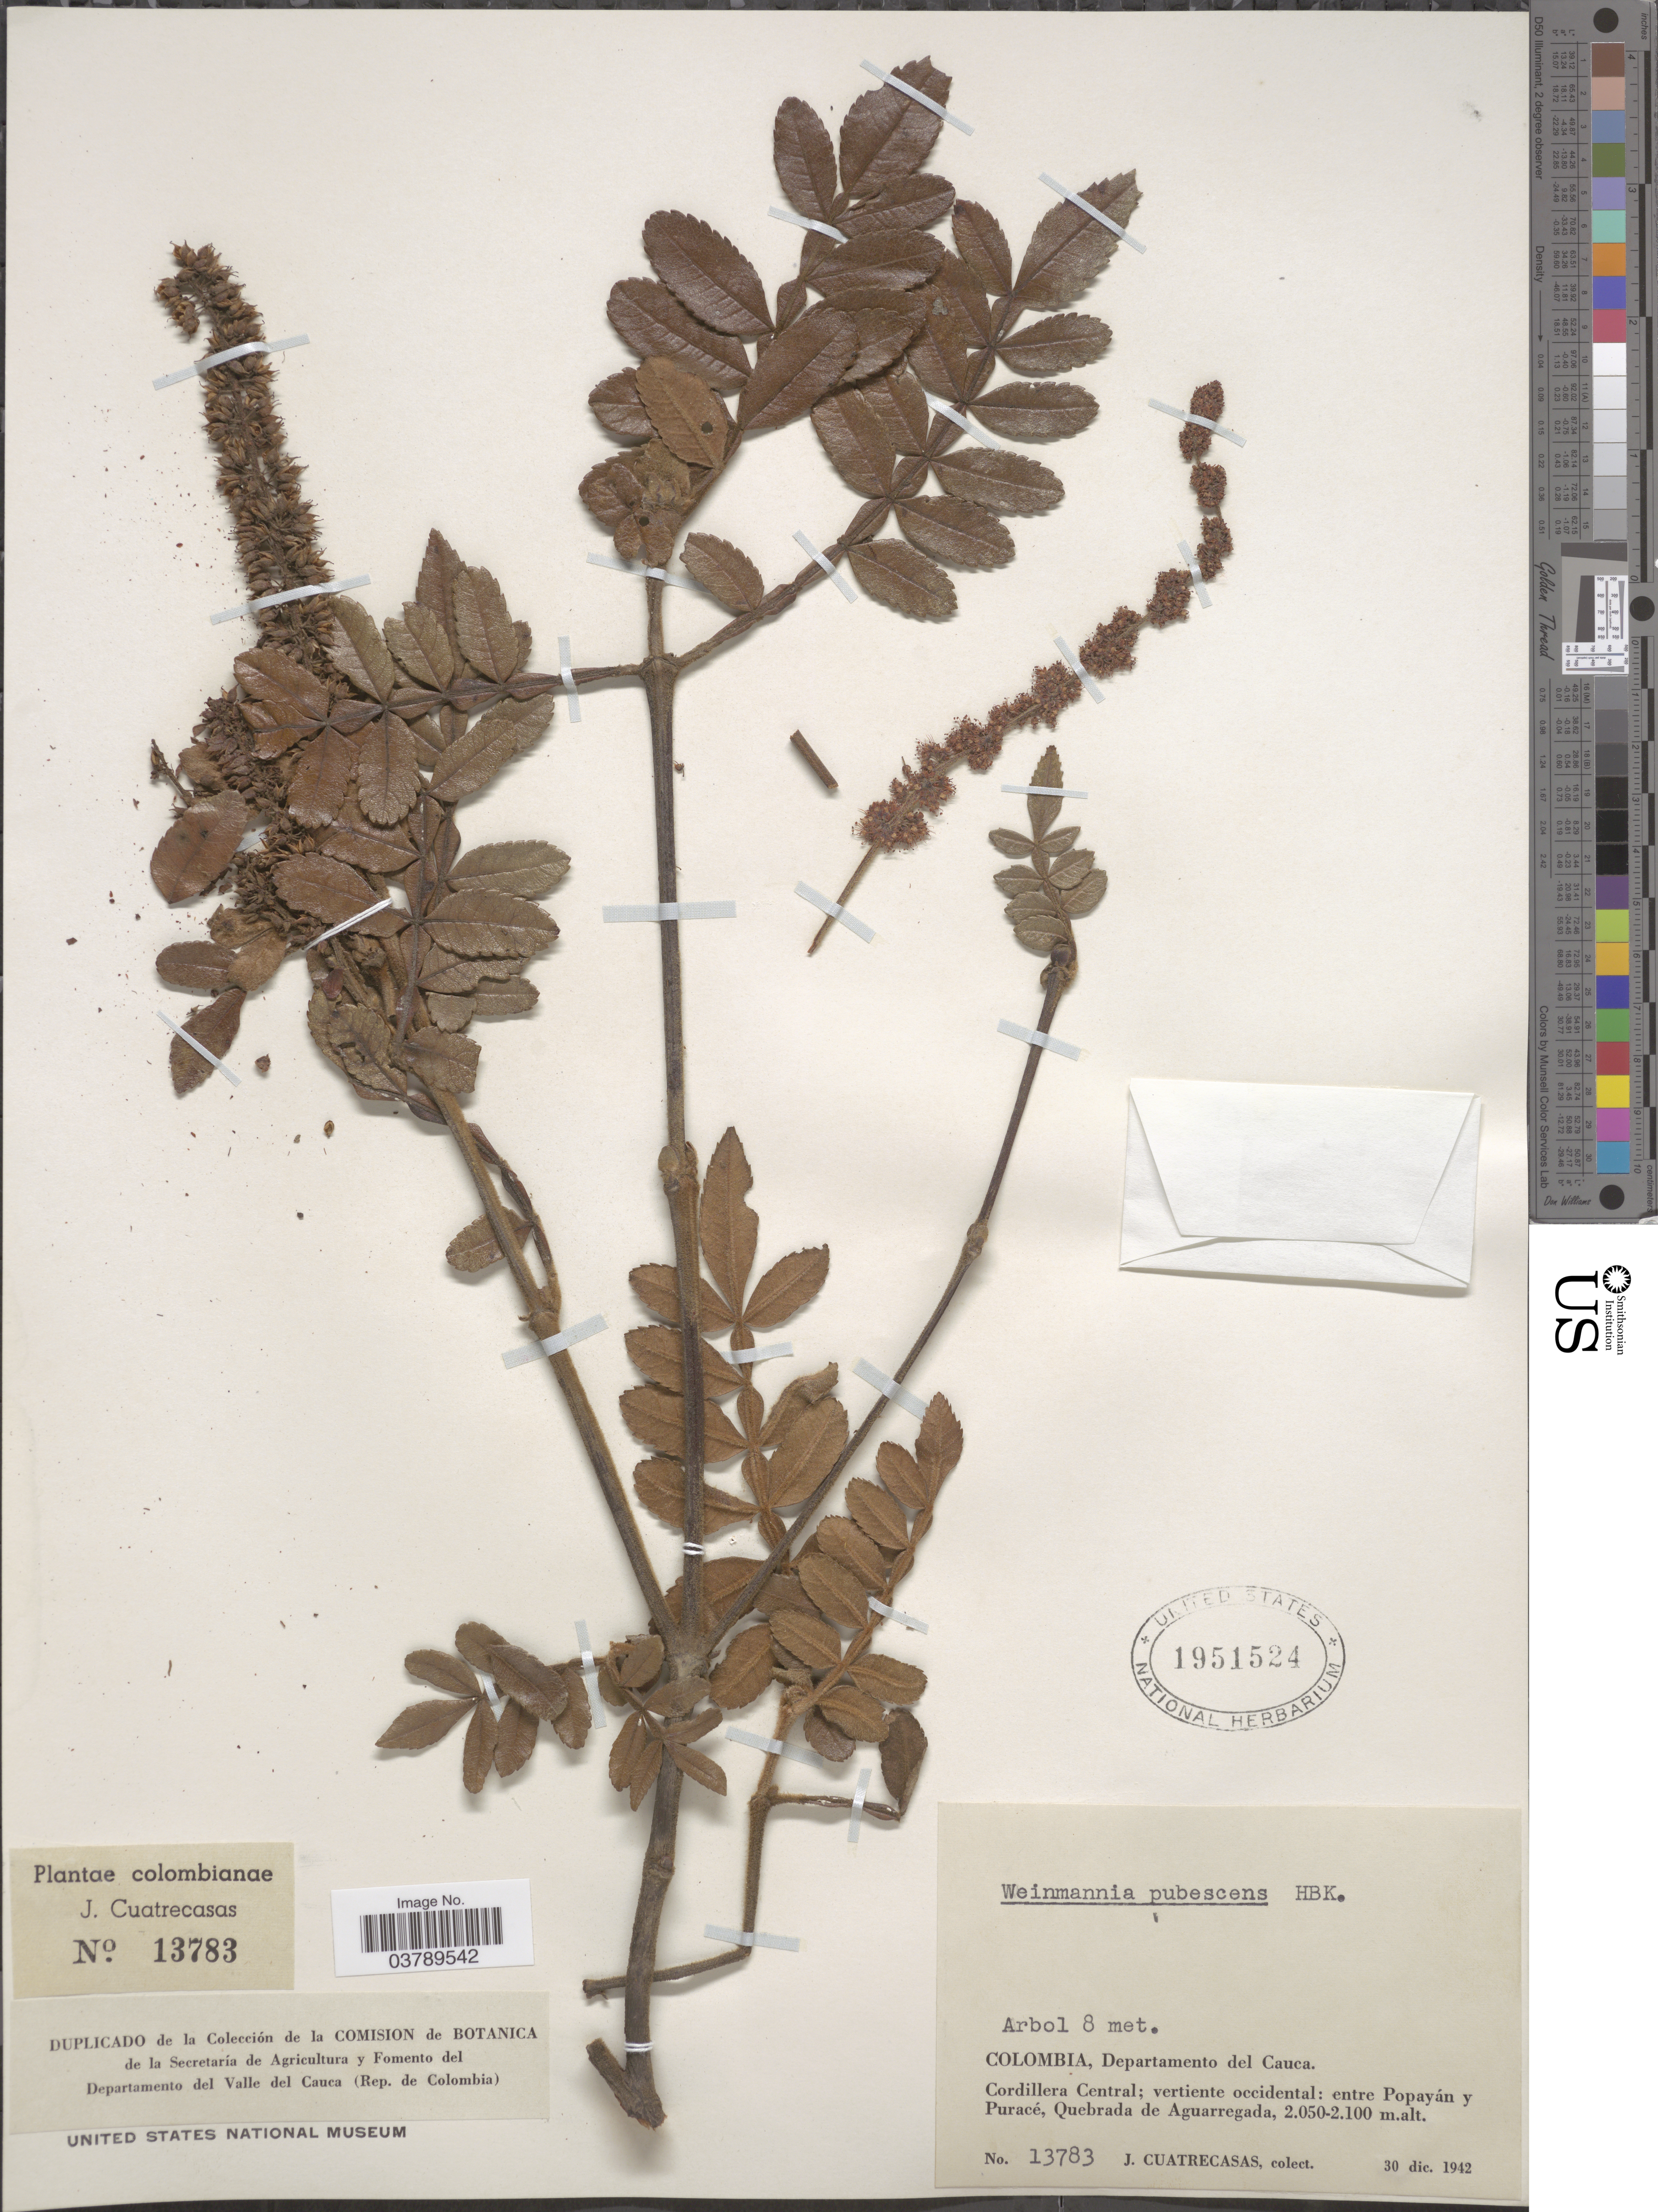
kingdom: Plantae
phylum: Tracheophyta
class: Magnoliopsida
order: Oxalidales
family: Cunoniaceae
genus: Weinmannia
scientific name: Weinmannia pubescens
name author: Kunth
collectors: J. Cuatrecasas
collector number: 13783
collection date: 1942-12-30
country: Colombia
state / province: Cauca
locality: Departamento del Cauca. Cordillera Central; vertiente occidental: entre Popayán y Puracé, Quebrada de Aguarregada.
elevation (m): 2050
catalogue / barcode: US 1951524